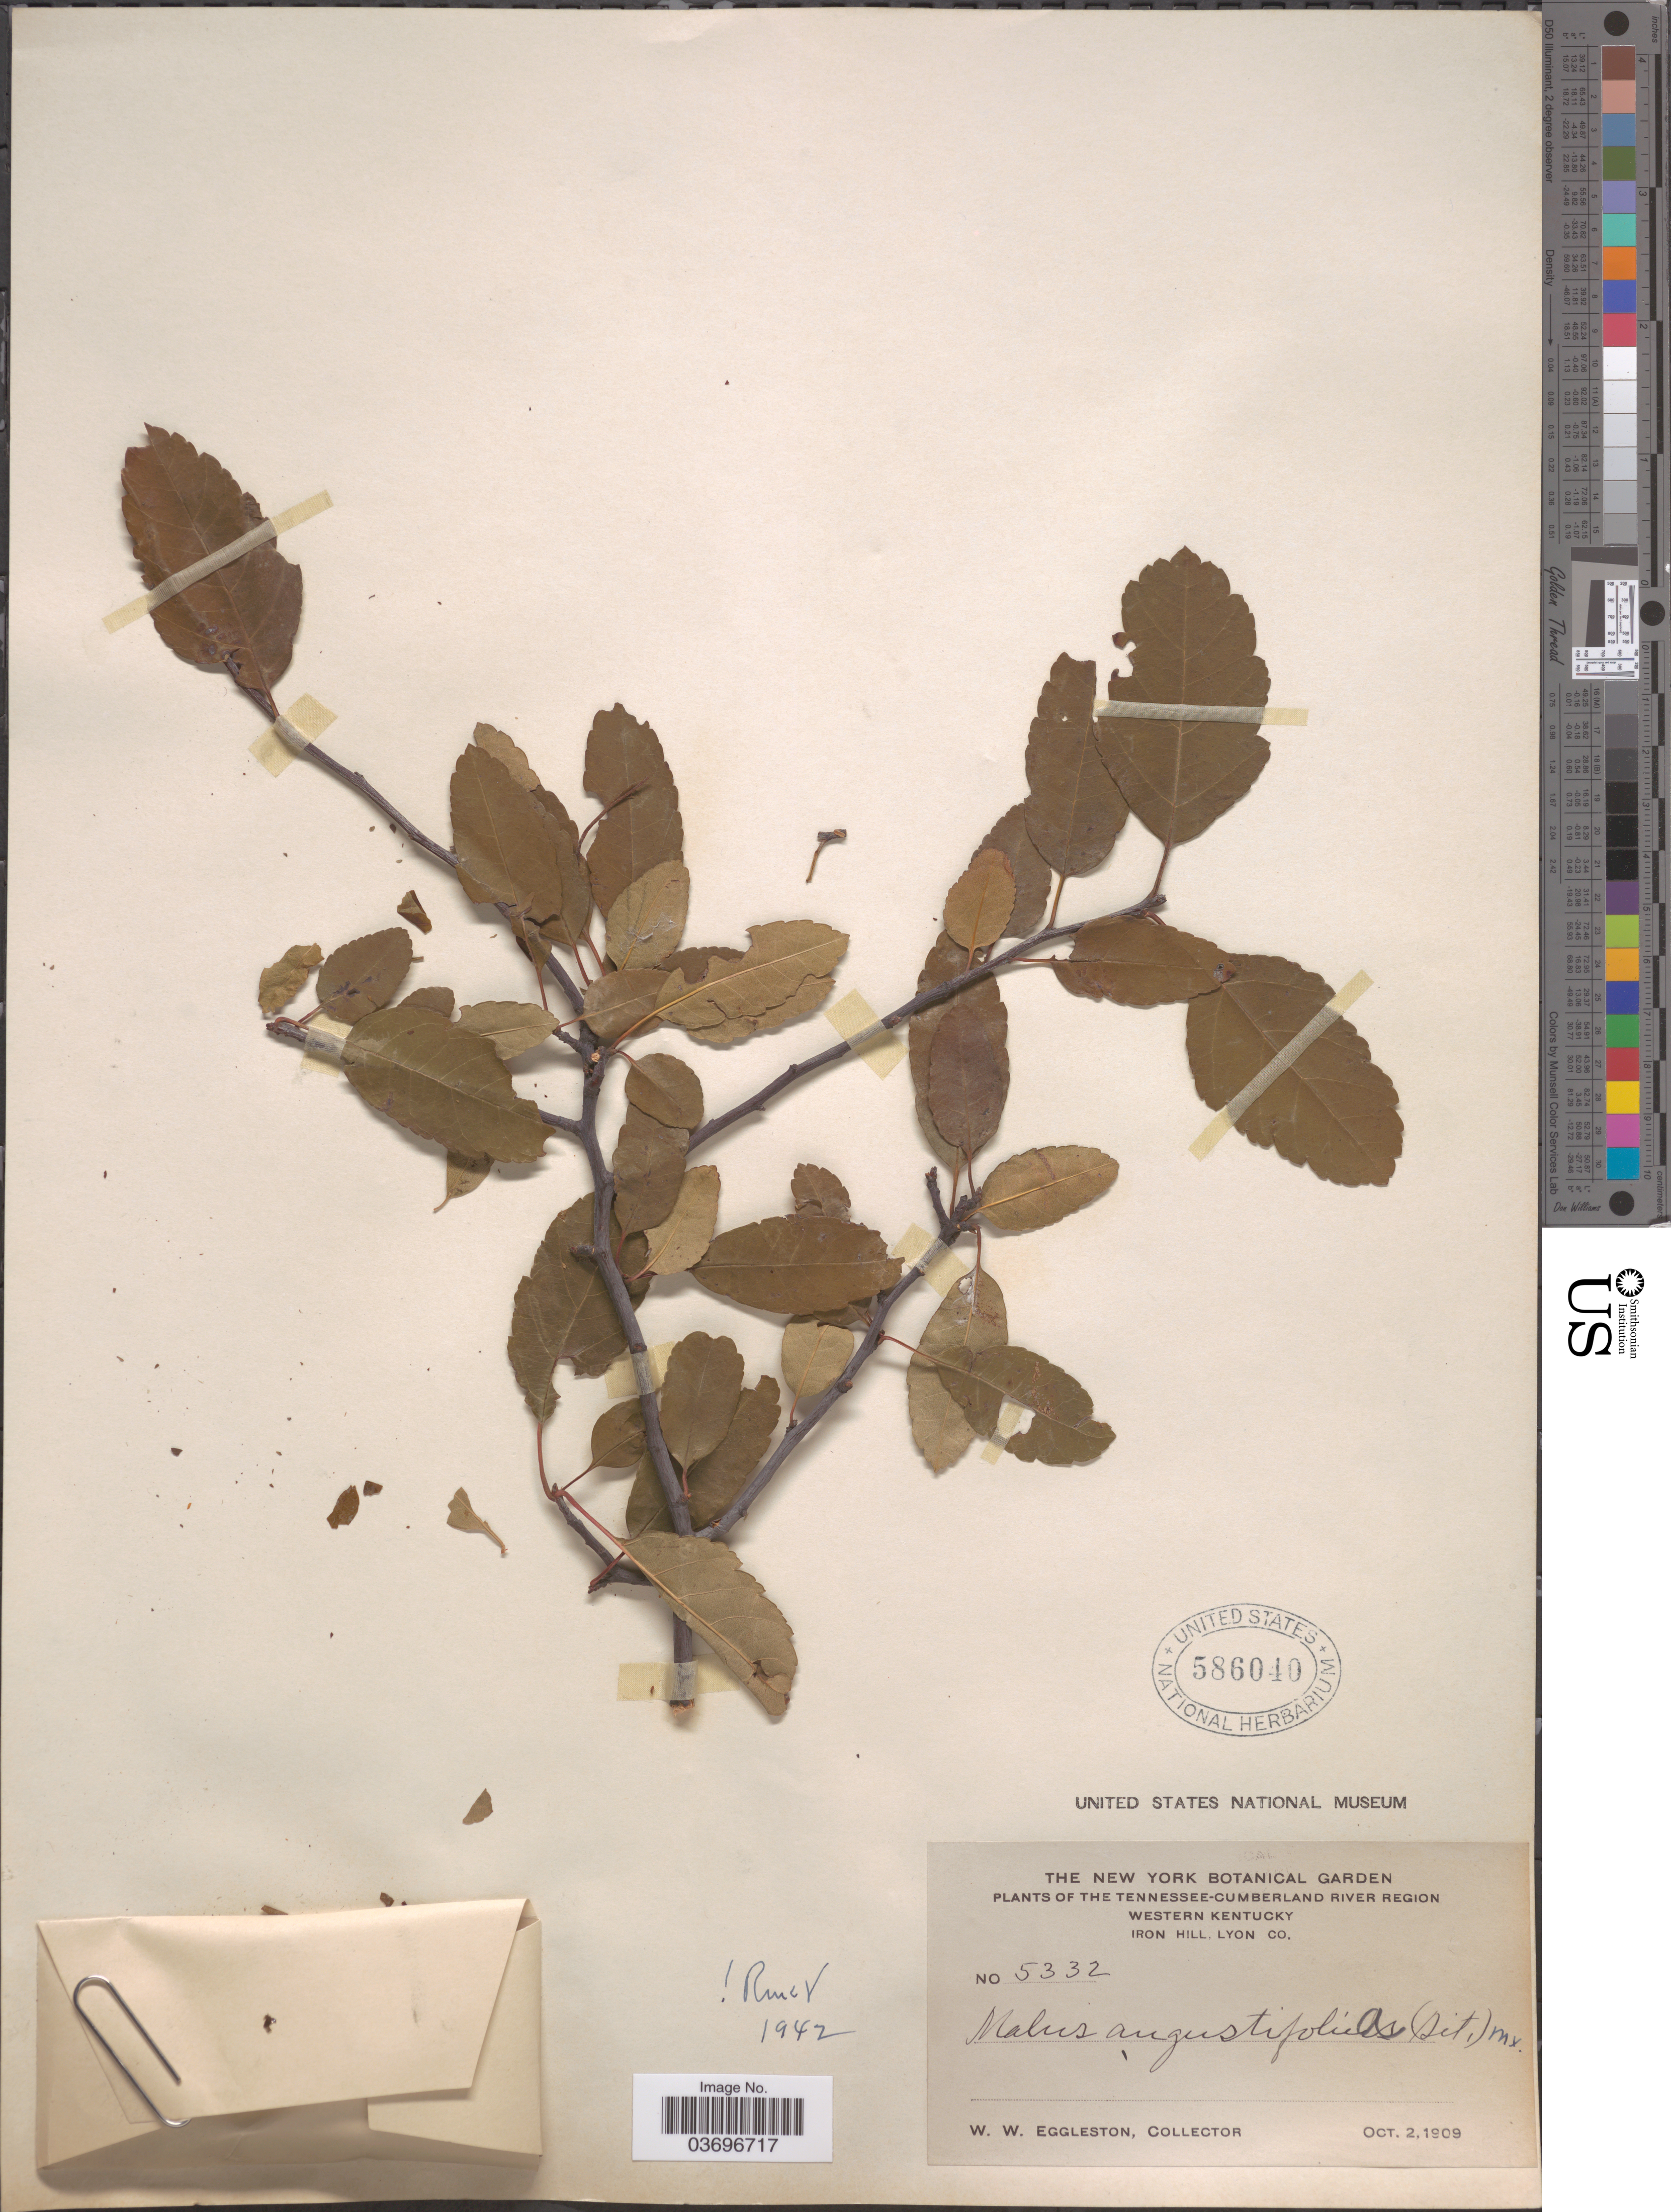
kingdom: Plantae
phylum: Tracheophyta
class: Magnoliopsida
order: Rosales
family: Rosaceae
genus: Malus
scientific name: Malus angustifolia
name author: (Aiton) Michx.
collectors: W. W. Eggleston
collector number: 5332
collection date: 1909-10-02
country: United States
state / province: Kentucky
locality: The Tennessee-Cumberland River Region. Western Kentucky. Iron Hill, Lyon Co.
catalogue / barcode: US 586040